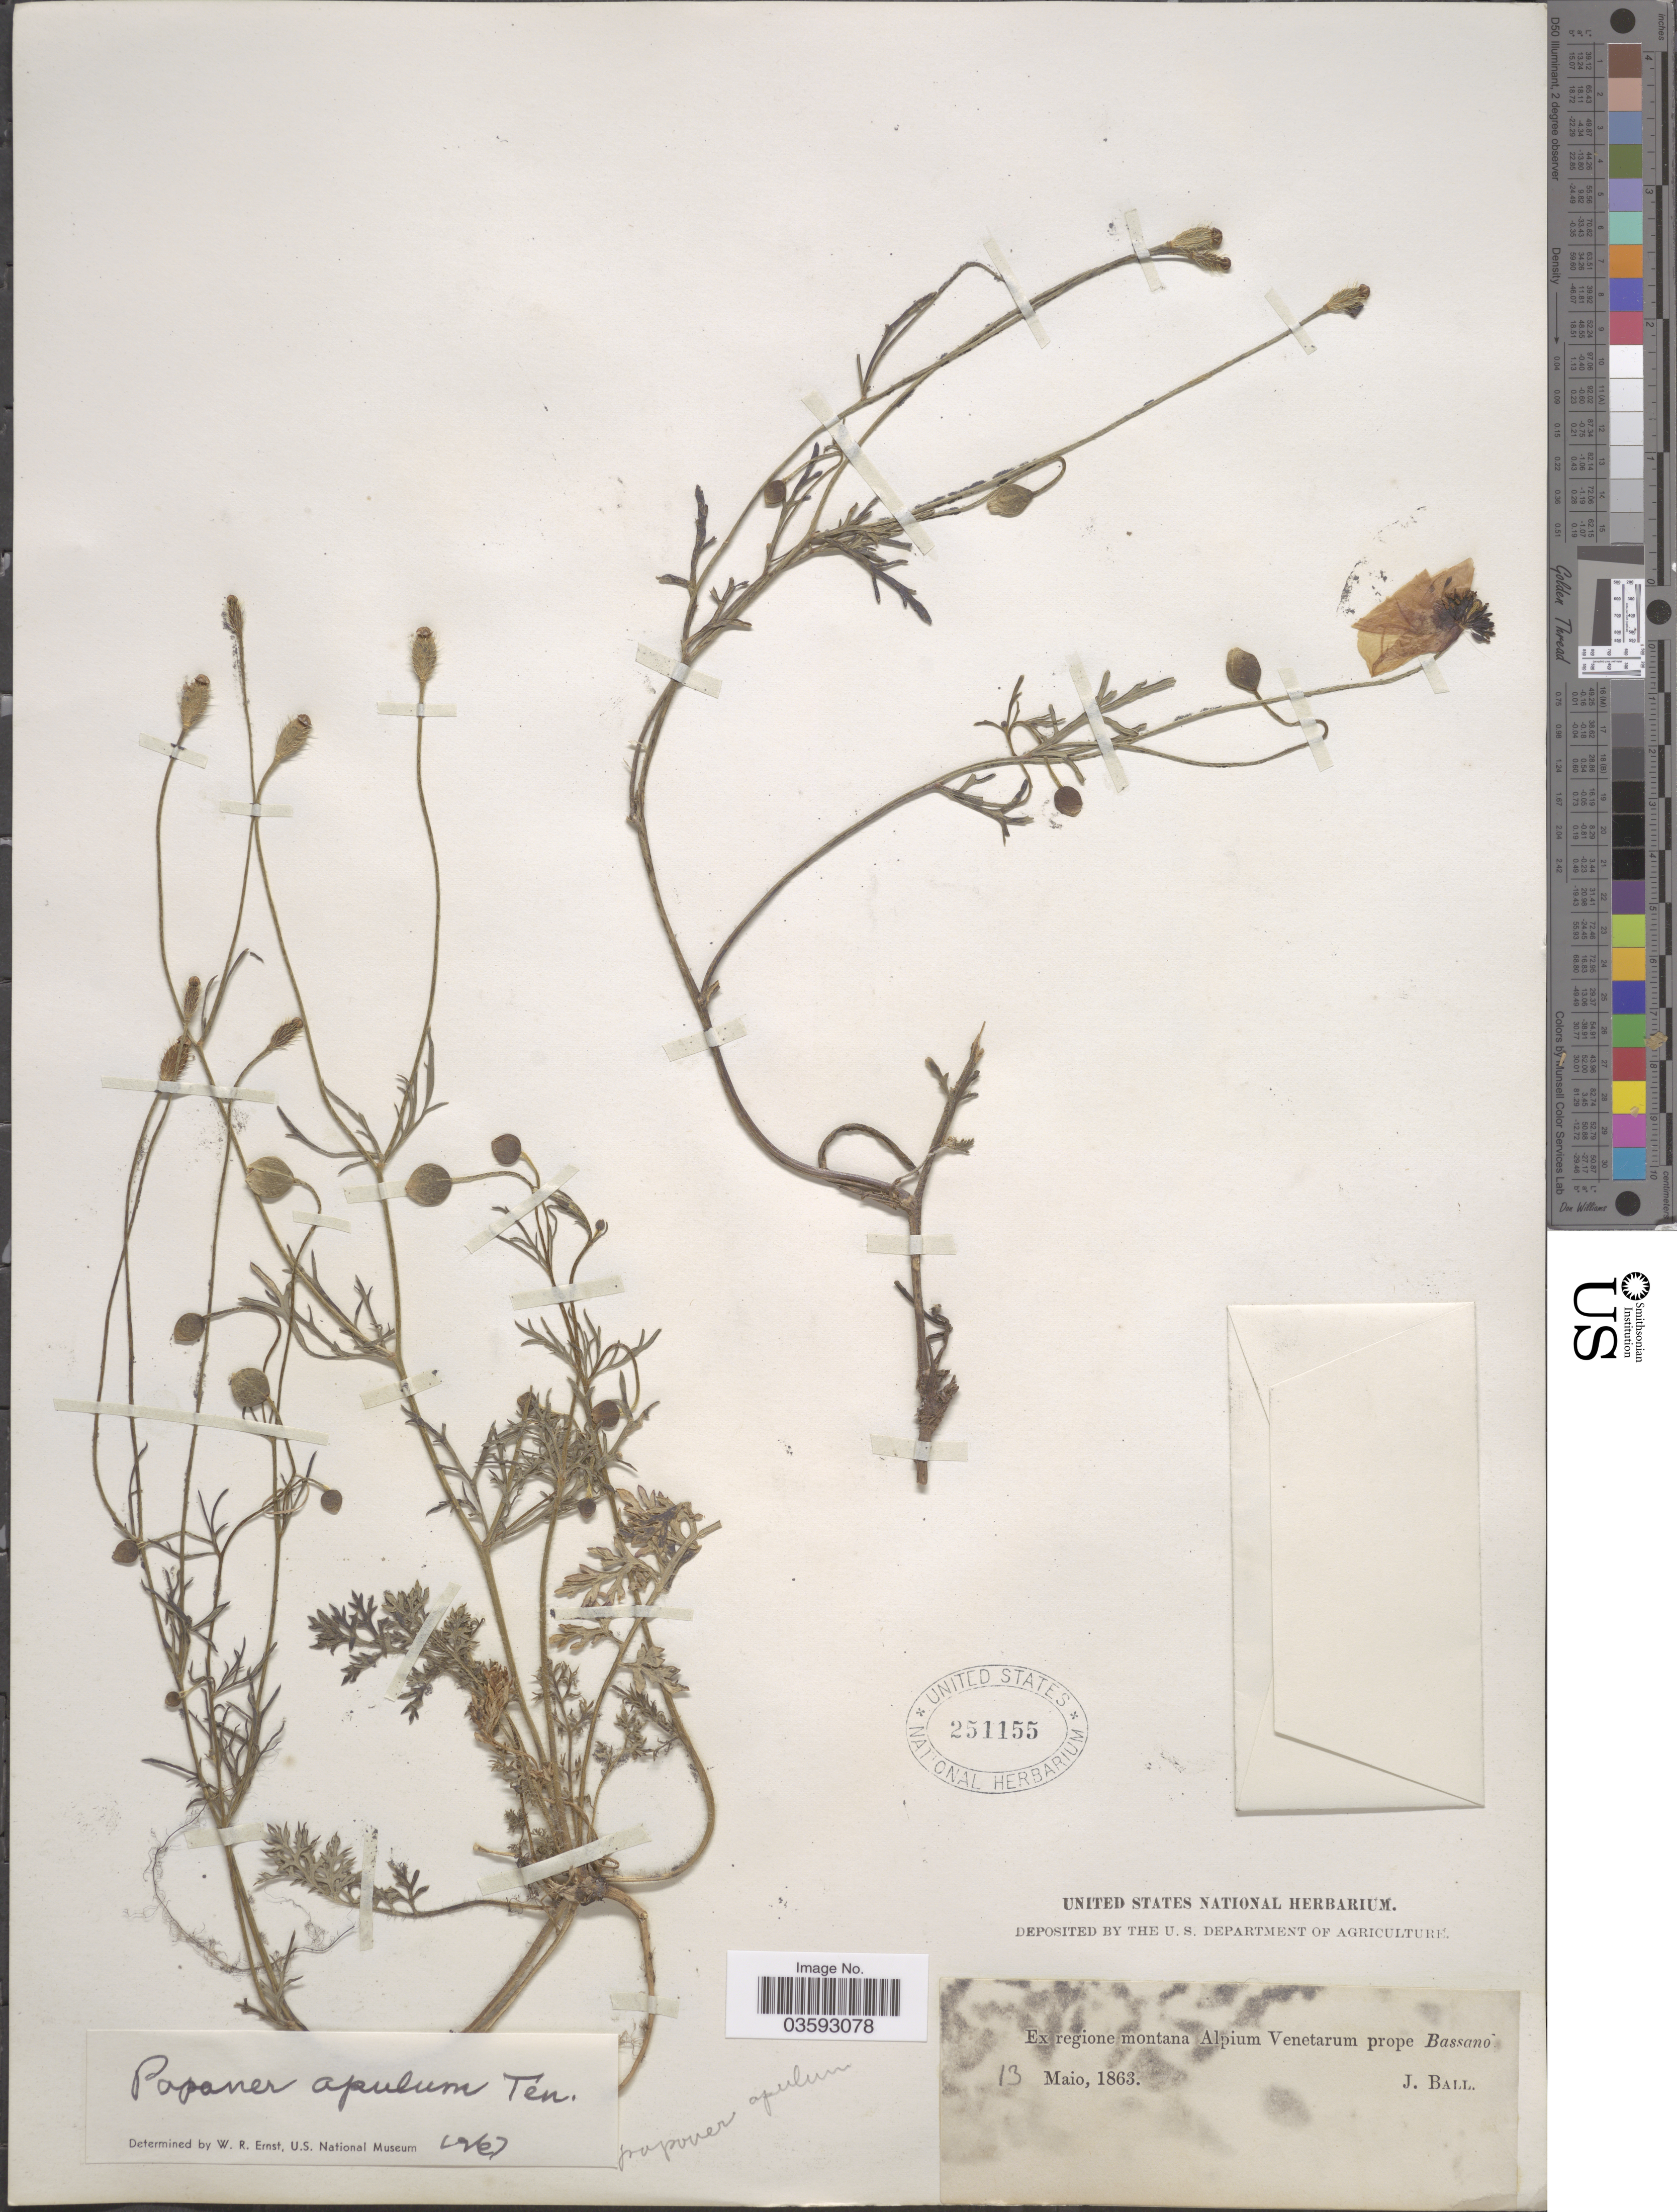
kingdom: Plantae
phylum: Tracheophyta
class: Magnoliopsida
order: Ranunculales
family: Papaveraceae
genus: Papaver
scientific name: Papaver apulum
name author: Ten.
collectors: J. Ball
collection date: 1863-05-13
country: Italy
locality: Ex regione montana Alpium Venetarum prope Bassano.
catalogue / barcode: US 251155